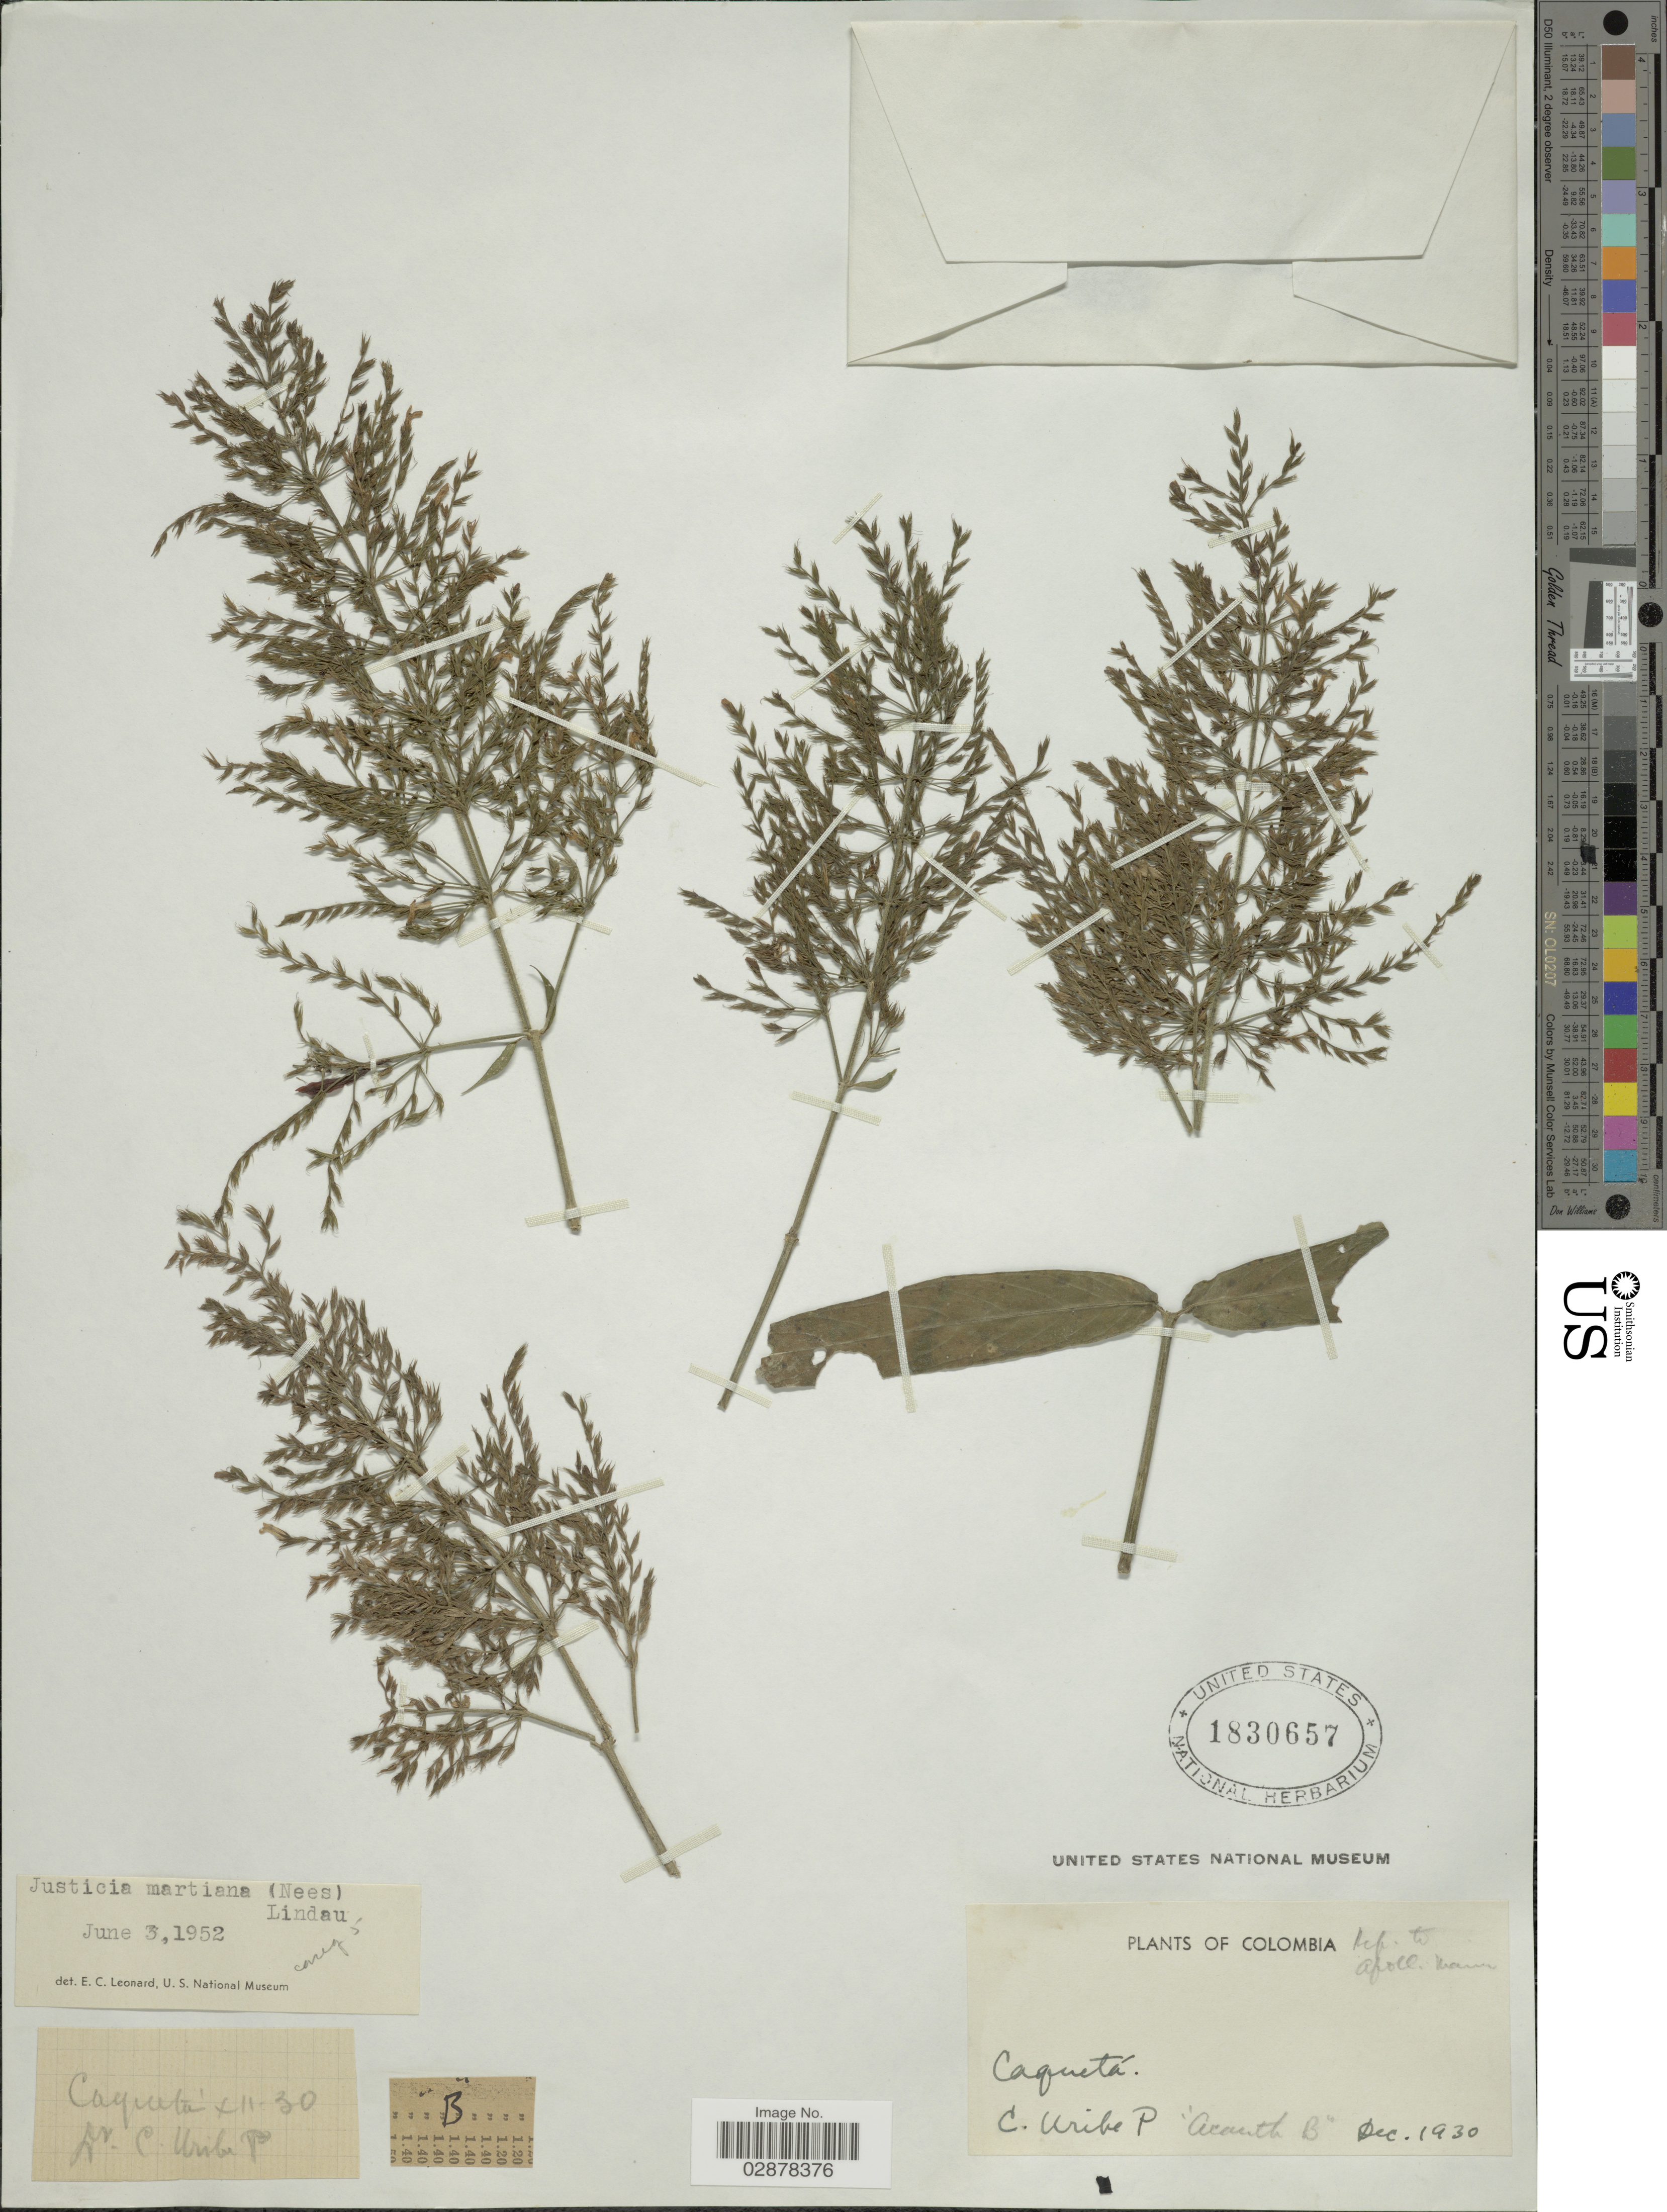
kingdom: Plantae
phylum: Tracheophyta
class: Magnoliopsida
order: Lamiales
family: Acanthaceae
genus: Justicia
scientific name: Justicia comata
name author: (L.) Lam.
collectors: C. Uribe P.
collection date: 1930-12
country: Colombia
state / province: Caquetá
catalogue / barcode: US 1830657